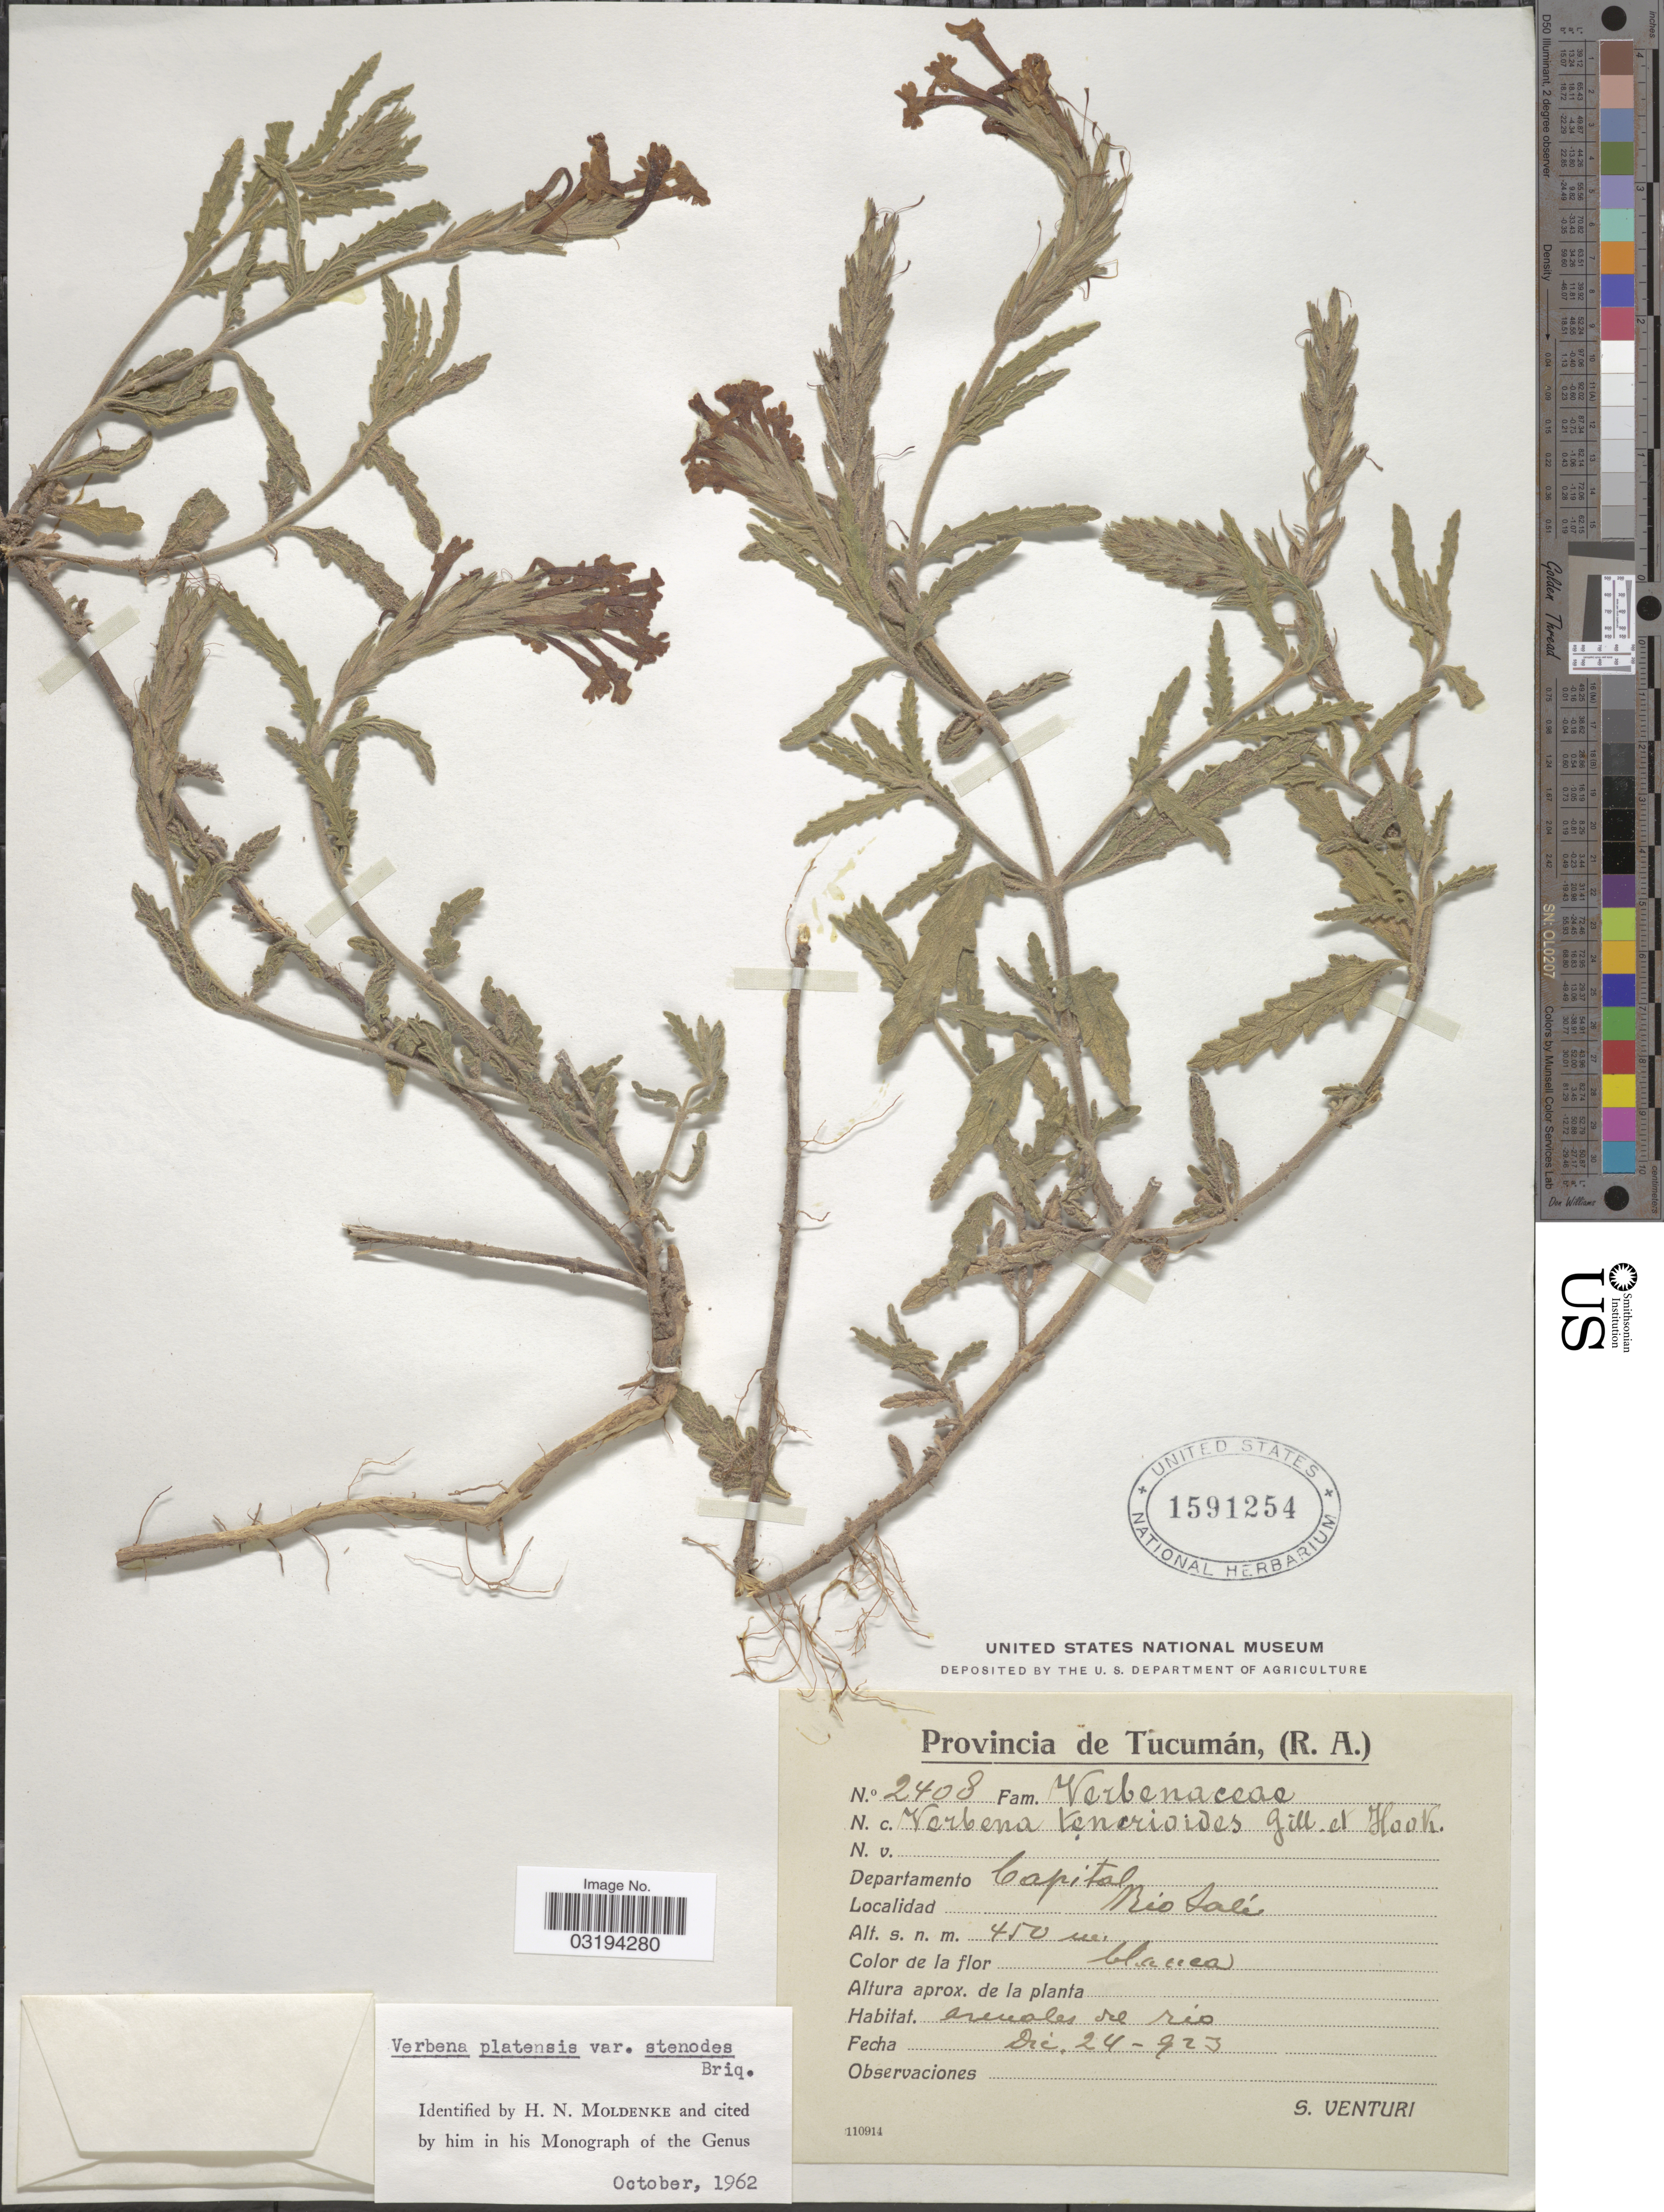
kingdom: Plantae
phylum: Tracheophyta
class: Magnoliopsida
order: Lamiales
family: Verbenaceae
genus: Verbena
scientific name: Verbena platensis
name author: Spreng.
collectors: S. Venturi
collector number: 2408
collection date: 1923-12-24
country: Argentina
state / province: Tucuman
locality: Departamento Capital, Rio Sali.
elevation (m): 450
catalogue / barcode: US 1591254